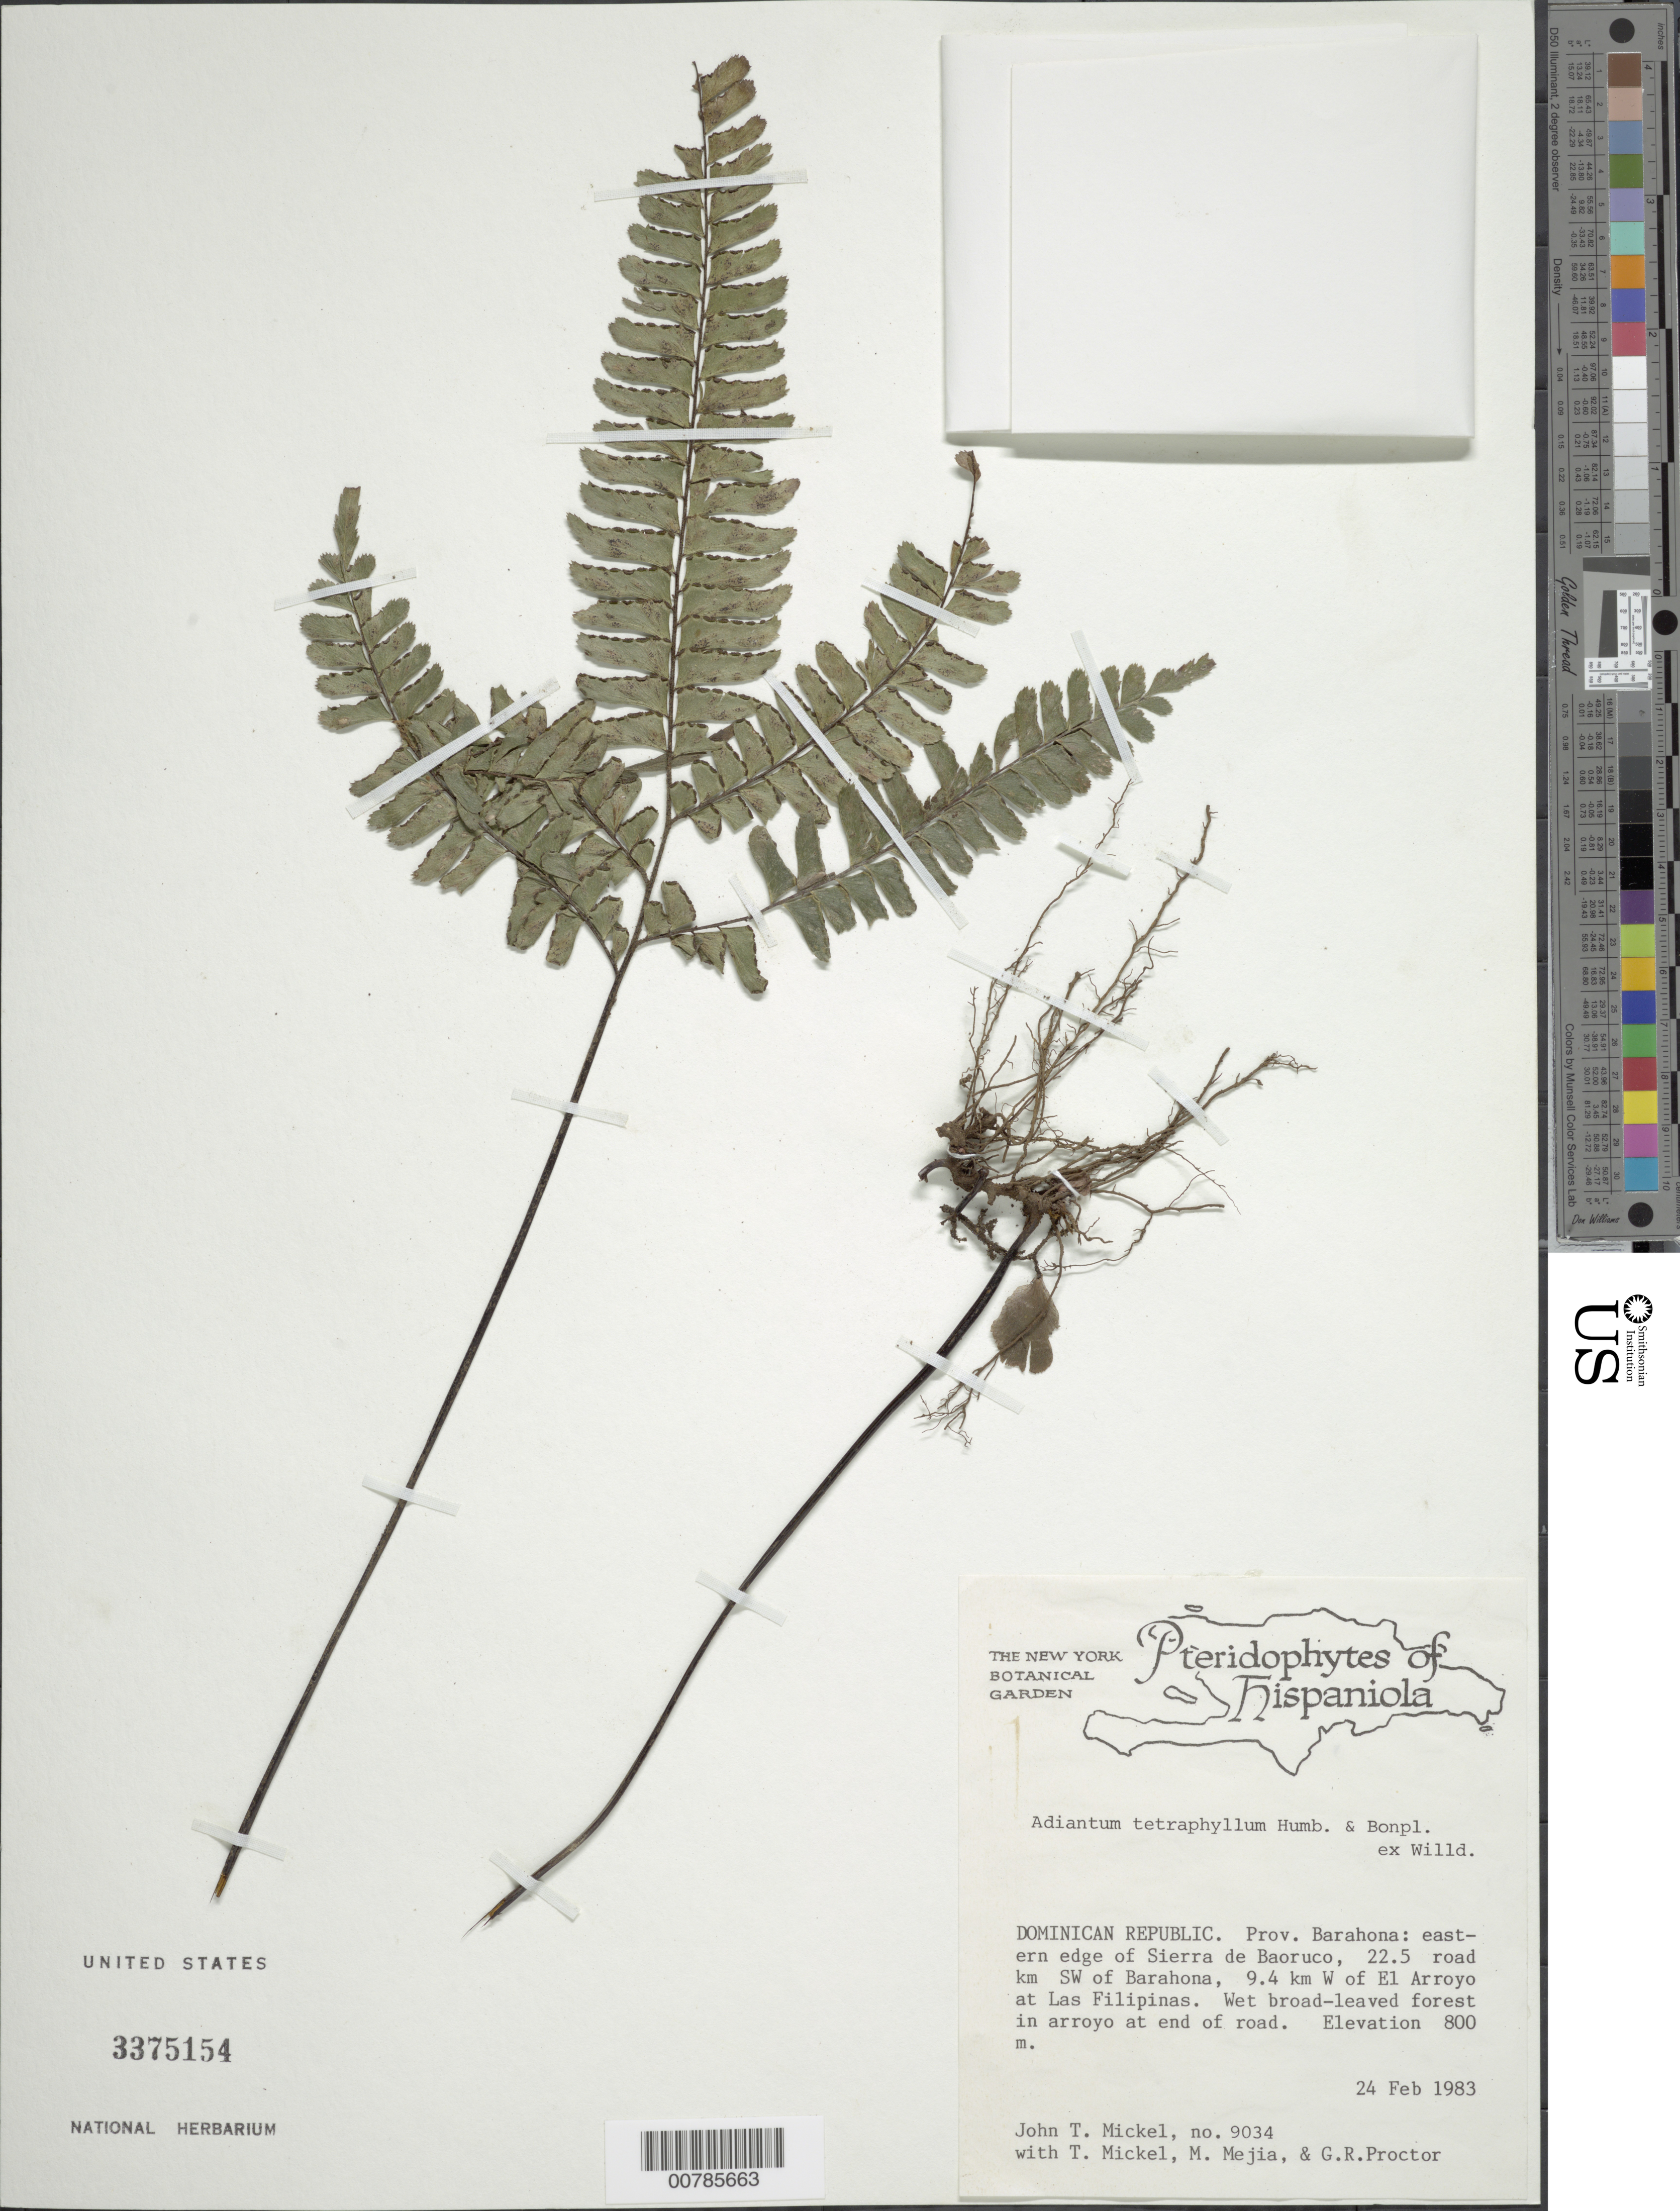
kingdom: Plantae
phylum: Tracheophyta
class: Polypodiopsida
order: Polypodiales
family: Pteridaceae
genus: Adiantum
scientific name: Adiantum tetraphyllum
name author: Humb. & Bonpl. ex Willd.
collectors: J. T. Mickel, M. Mejia & G. R. Proctor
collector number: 9034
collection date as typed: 24 Feb 1983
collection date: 1983-02-24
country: Dominican Republic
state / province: Barahona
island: Hispaniola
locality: Sierra de Baoruco, eastern edge, 22.5 km SW of Barahona, 9.4 km W of El Arroyo at Las Filipinas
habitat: Wet broad-leaved forest in arroyo at end of road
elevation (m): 800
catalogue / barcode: US 3375154